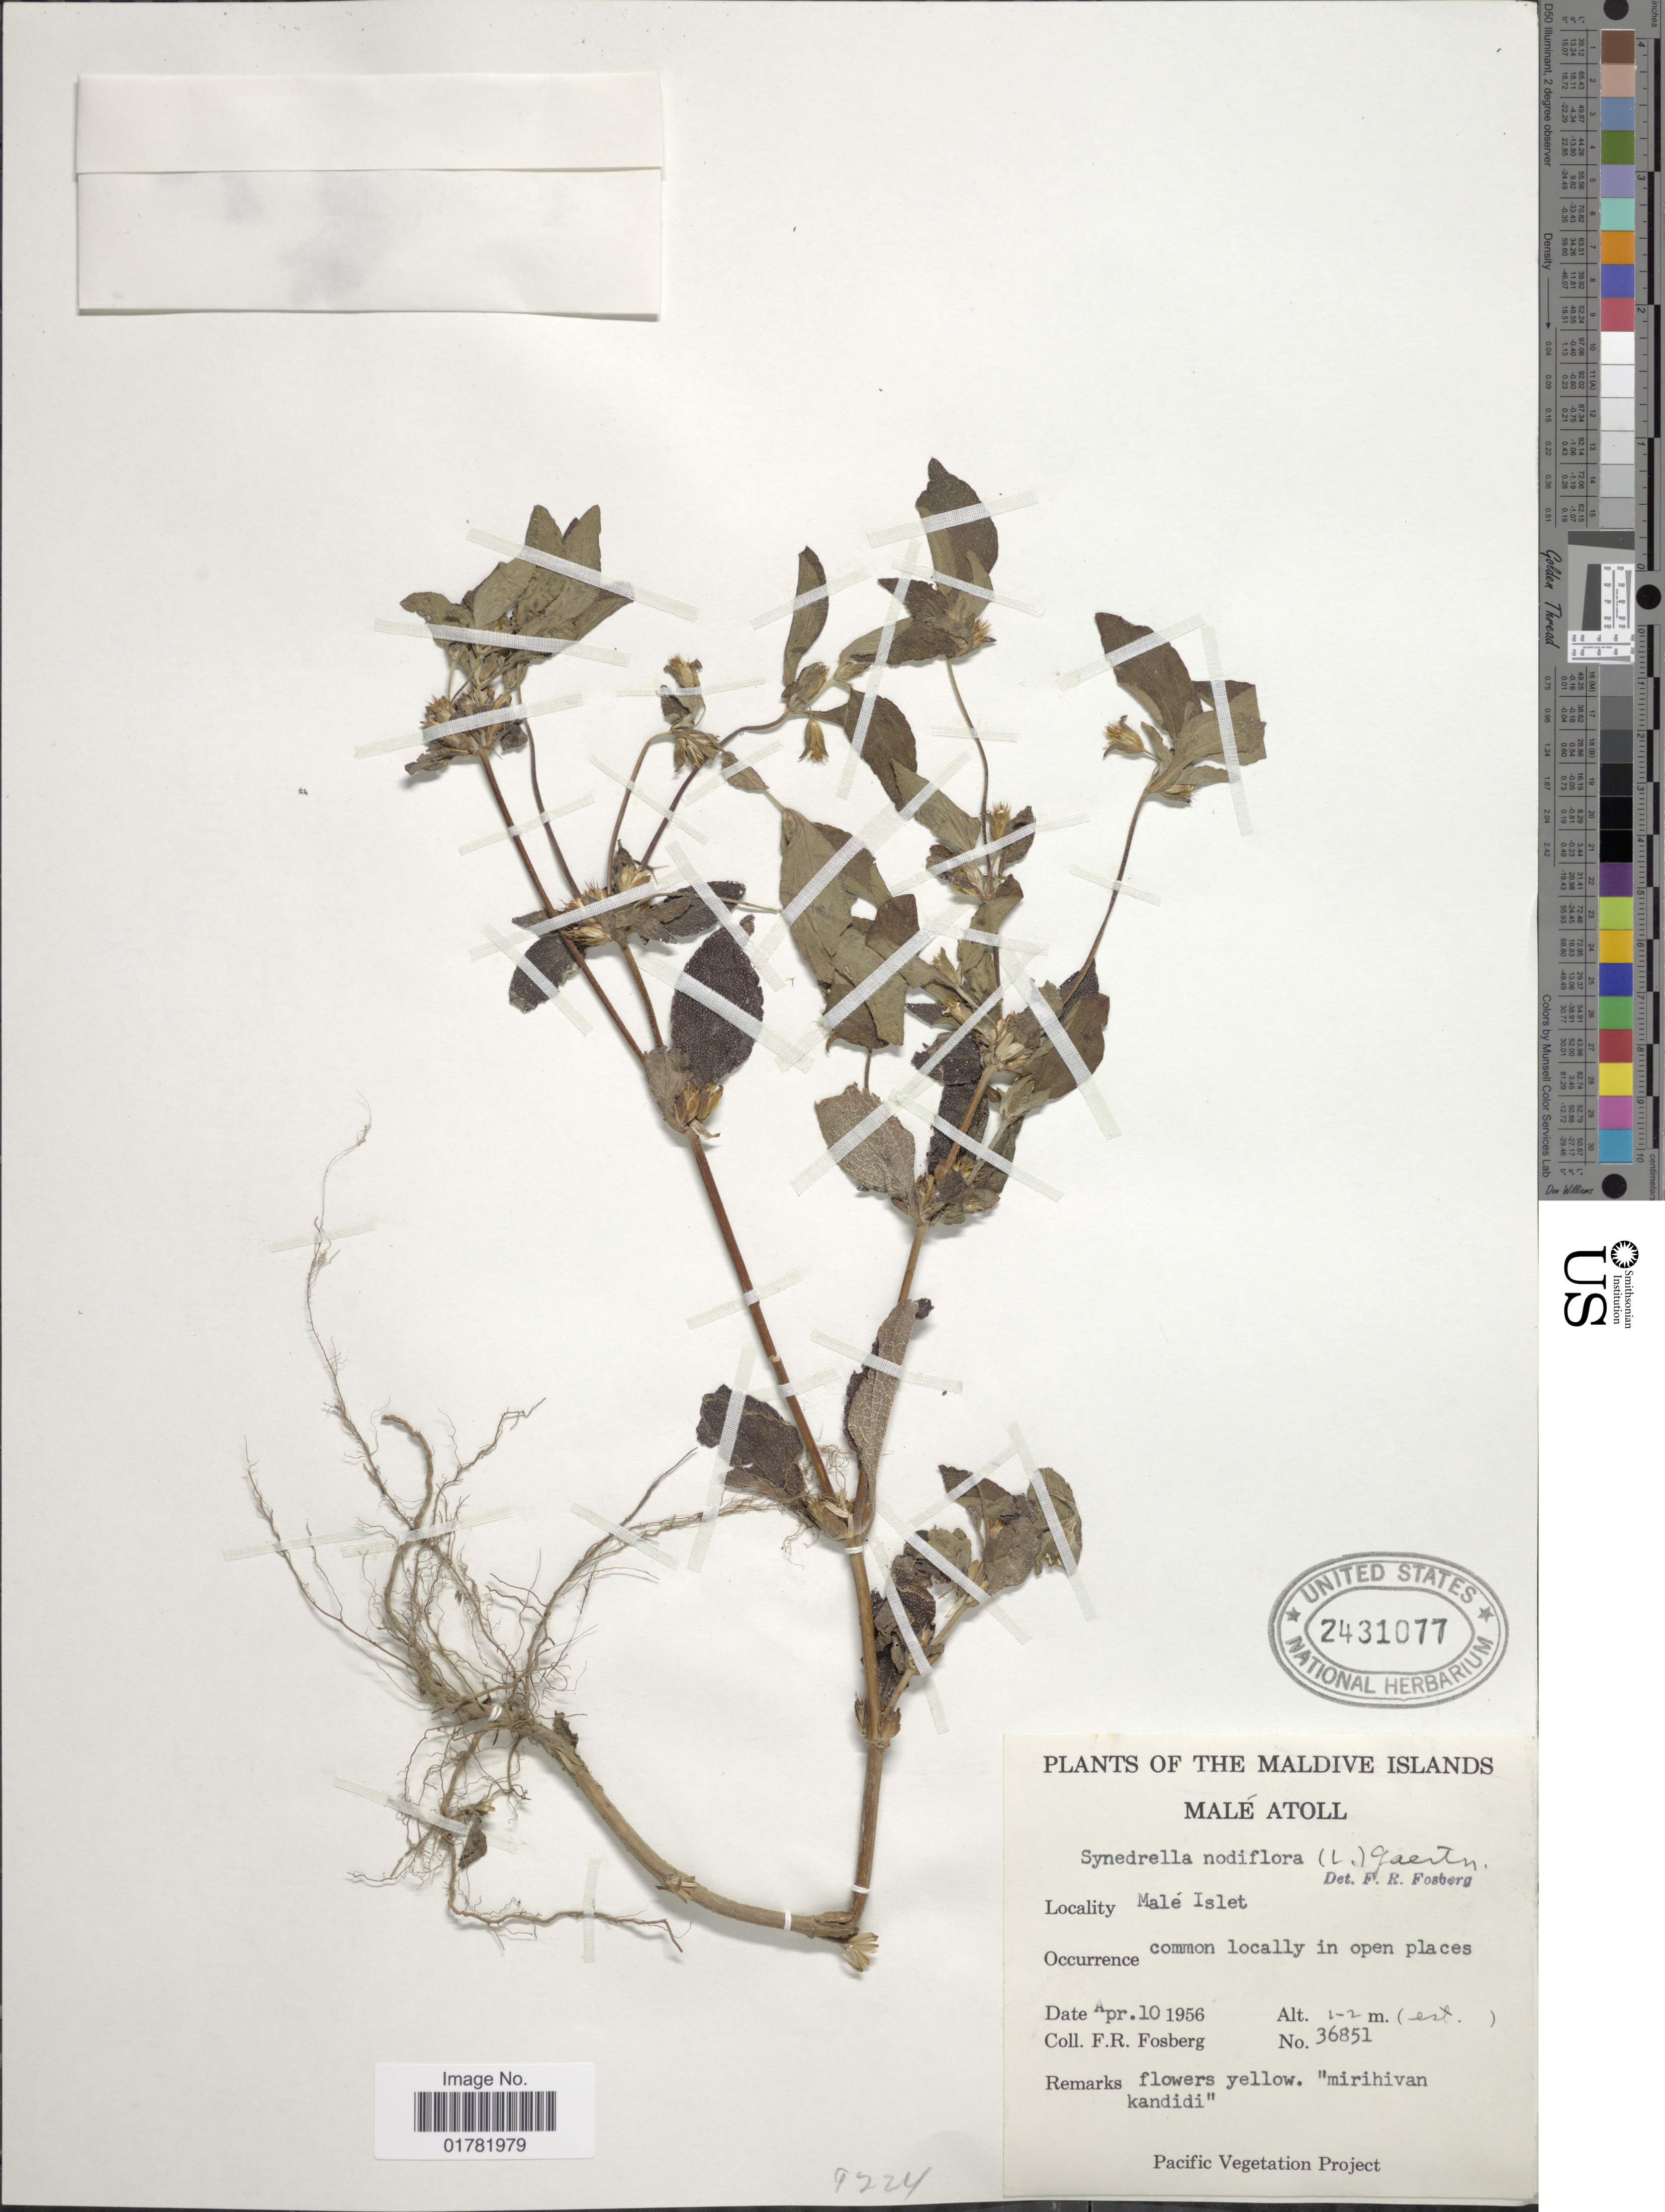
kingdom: Plantae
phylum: Tracheophyta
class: Magnoliopsida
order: Asterales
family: Asteraceae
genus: Synedrella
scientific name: Synedrella nodiflora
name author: (L.) Gaertn.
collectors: F. R. Fosberg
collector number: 36851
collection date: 1956-04-10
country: Maldive Islands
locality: Malé Atoll, Malé Islet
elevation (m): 1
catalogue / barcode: US 2431077